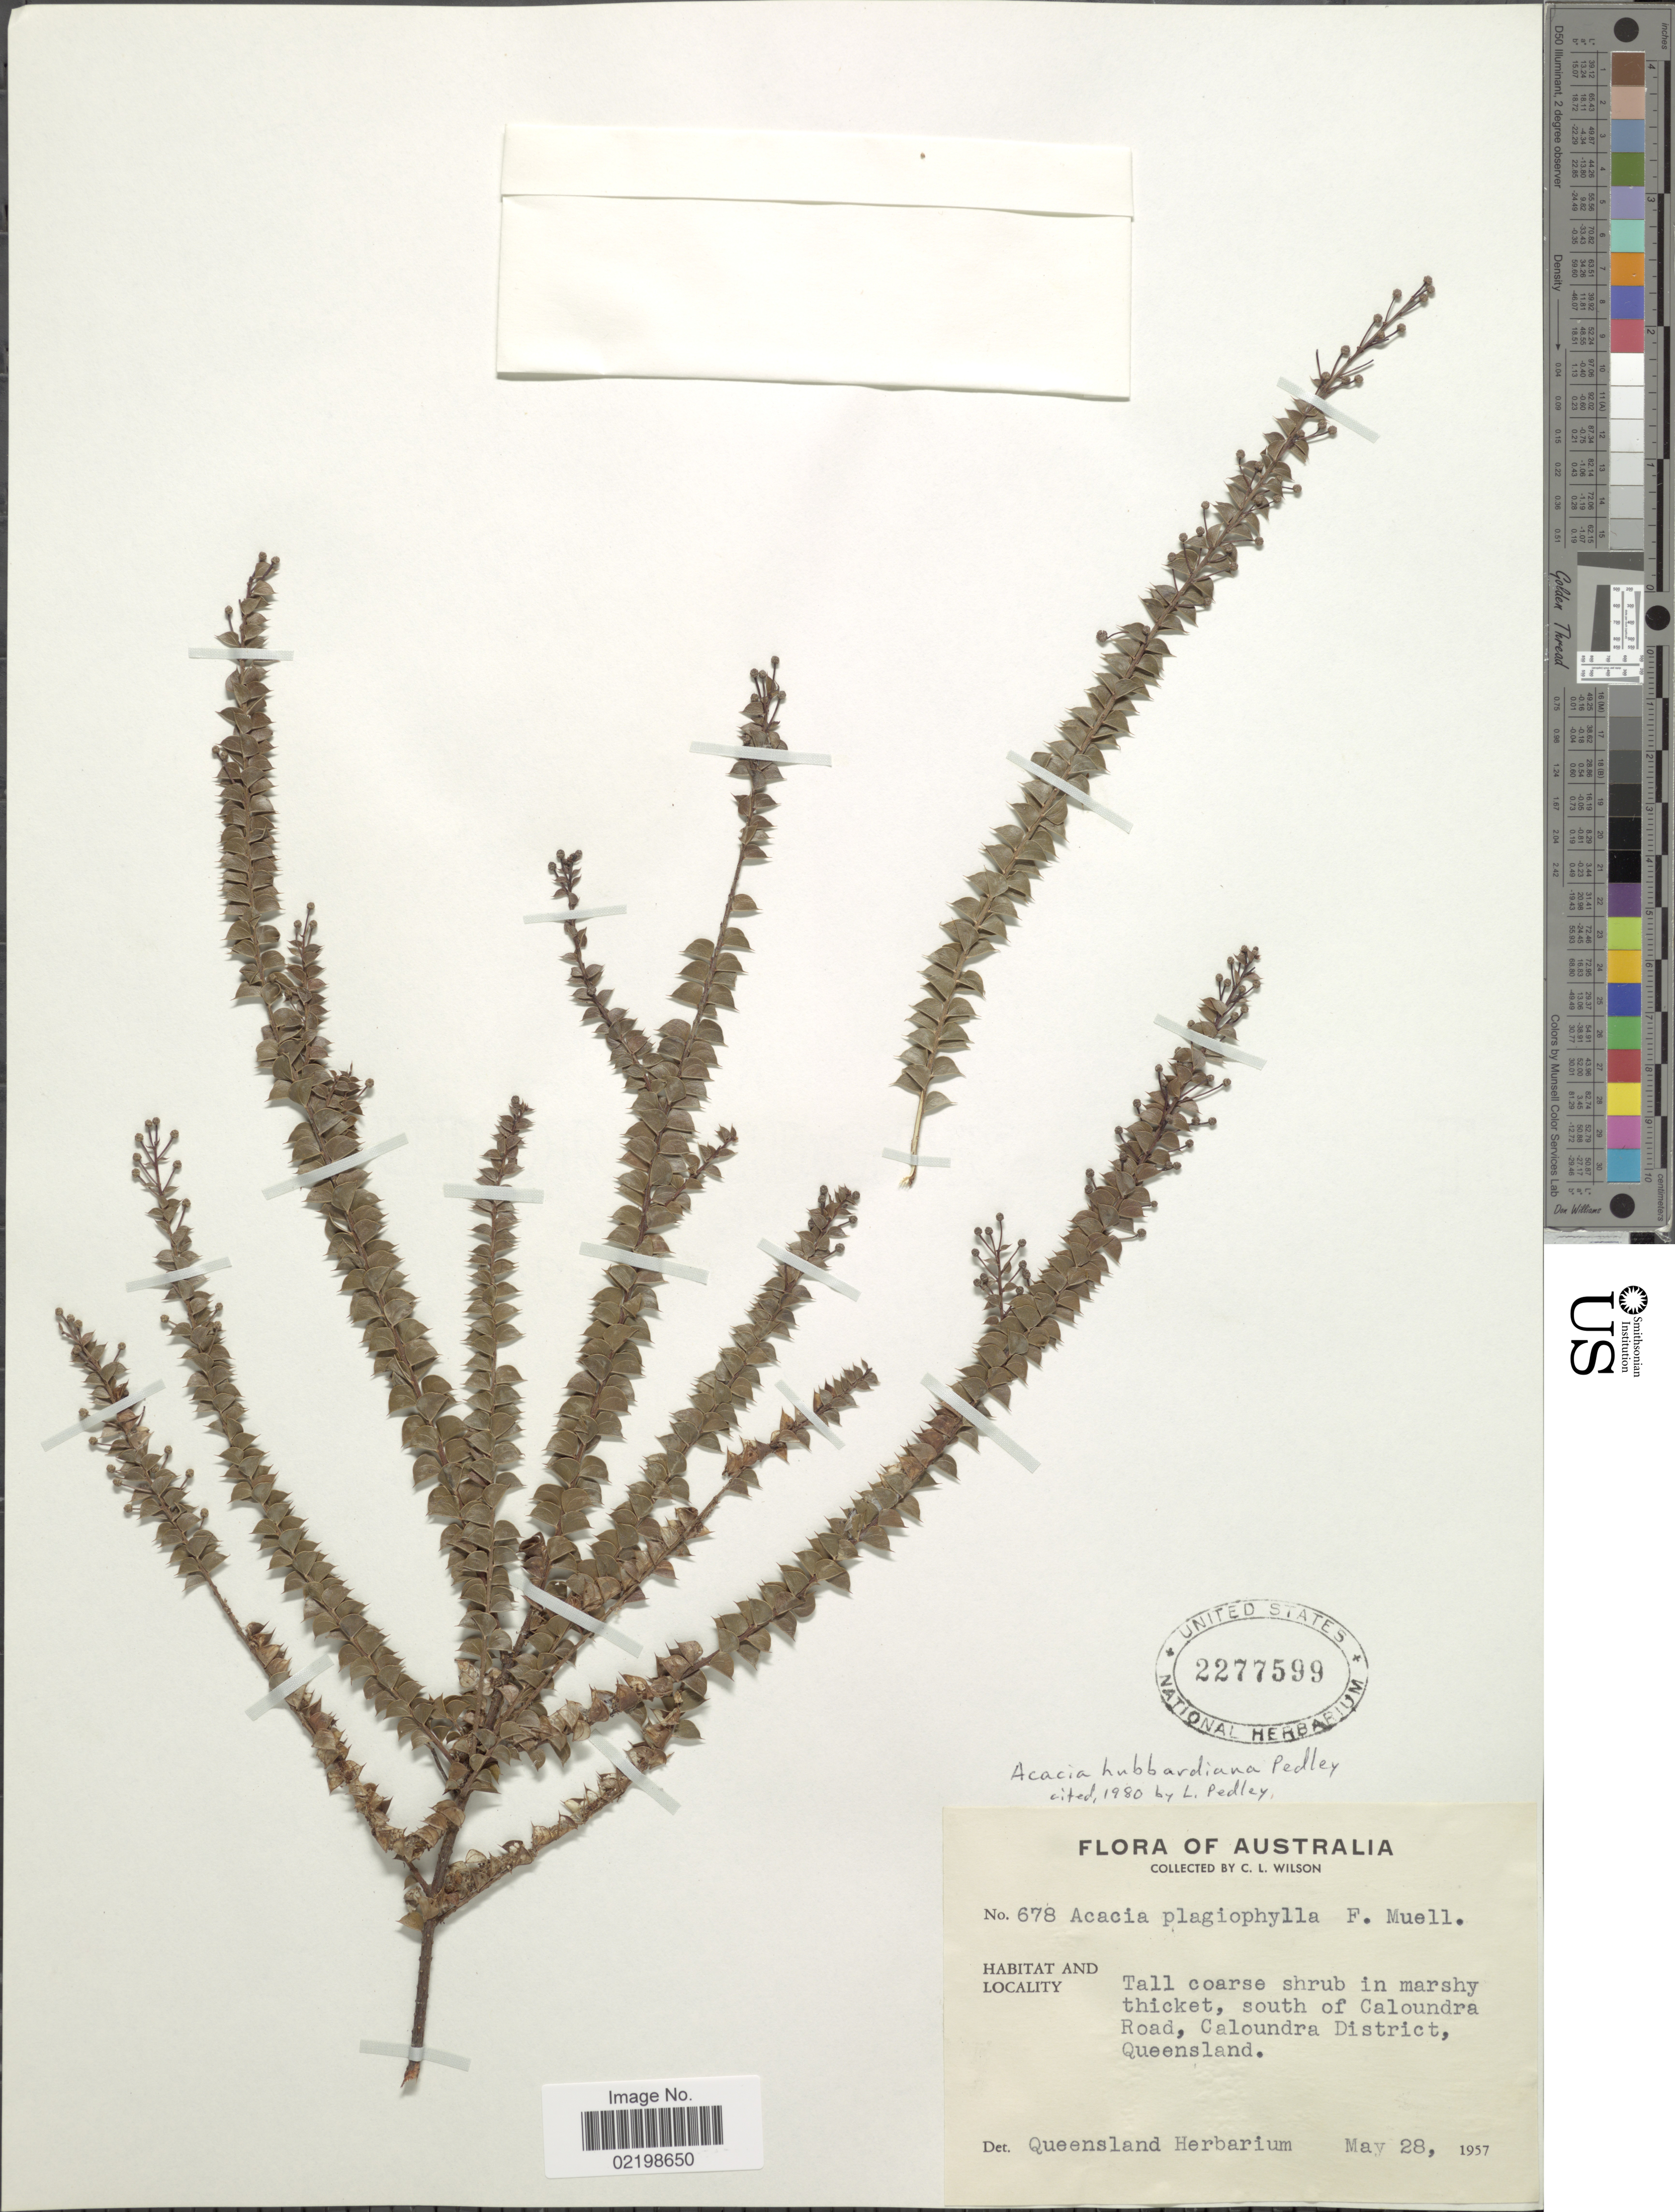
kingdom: Plantae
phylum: Tracheophyta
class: Magnoliopsida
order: Fabales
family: Fabaceae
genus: Acacia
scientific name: Acacia hubbardiana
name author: Pedley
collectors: C. L. Wilson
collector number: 678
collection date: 1957-05-28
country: Australia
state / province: Queensland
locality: South of Caloundra Road, Caloundra District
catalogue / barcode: US 2277599